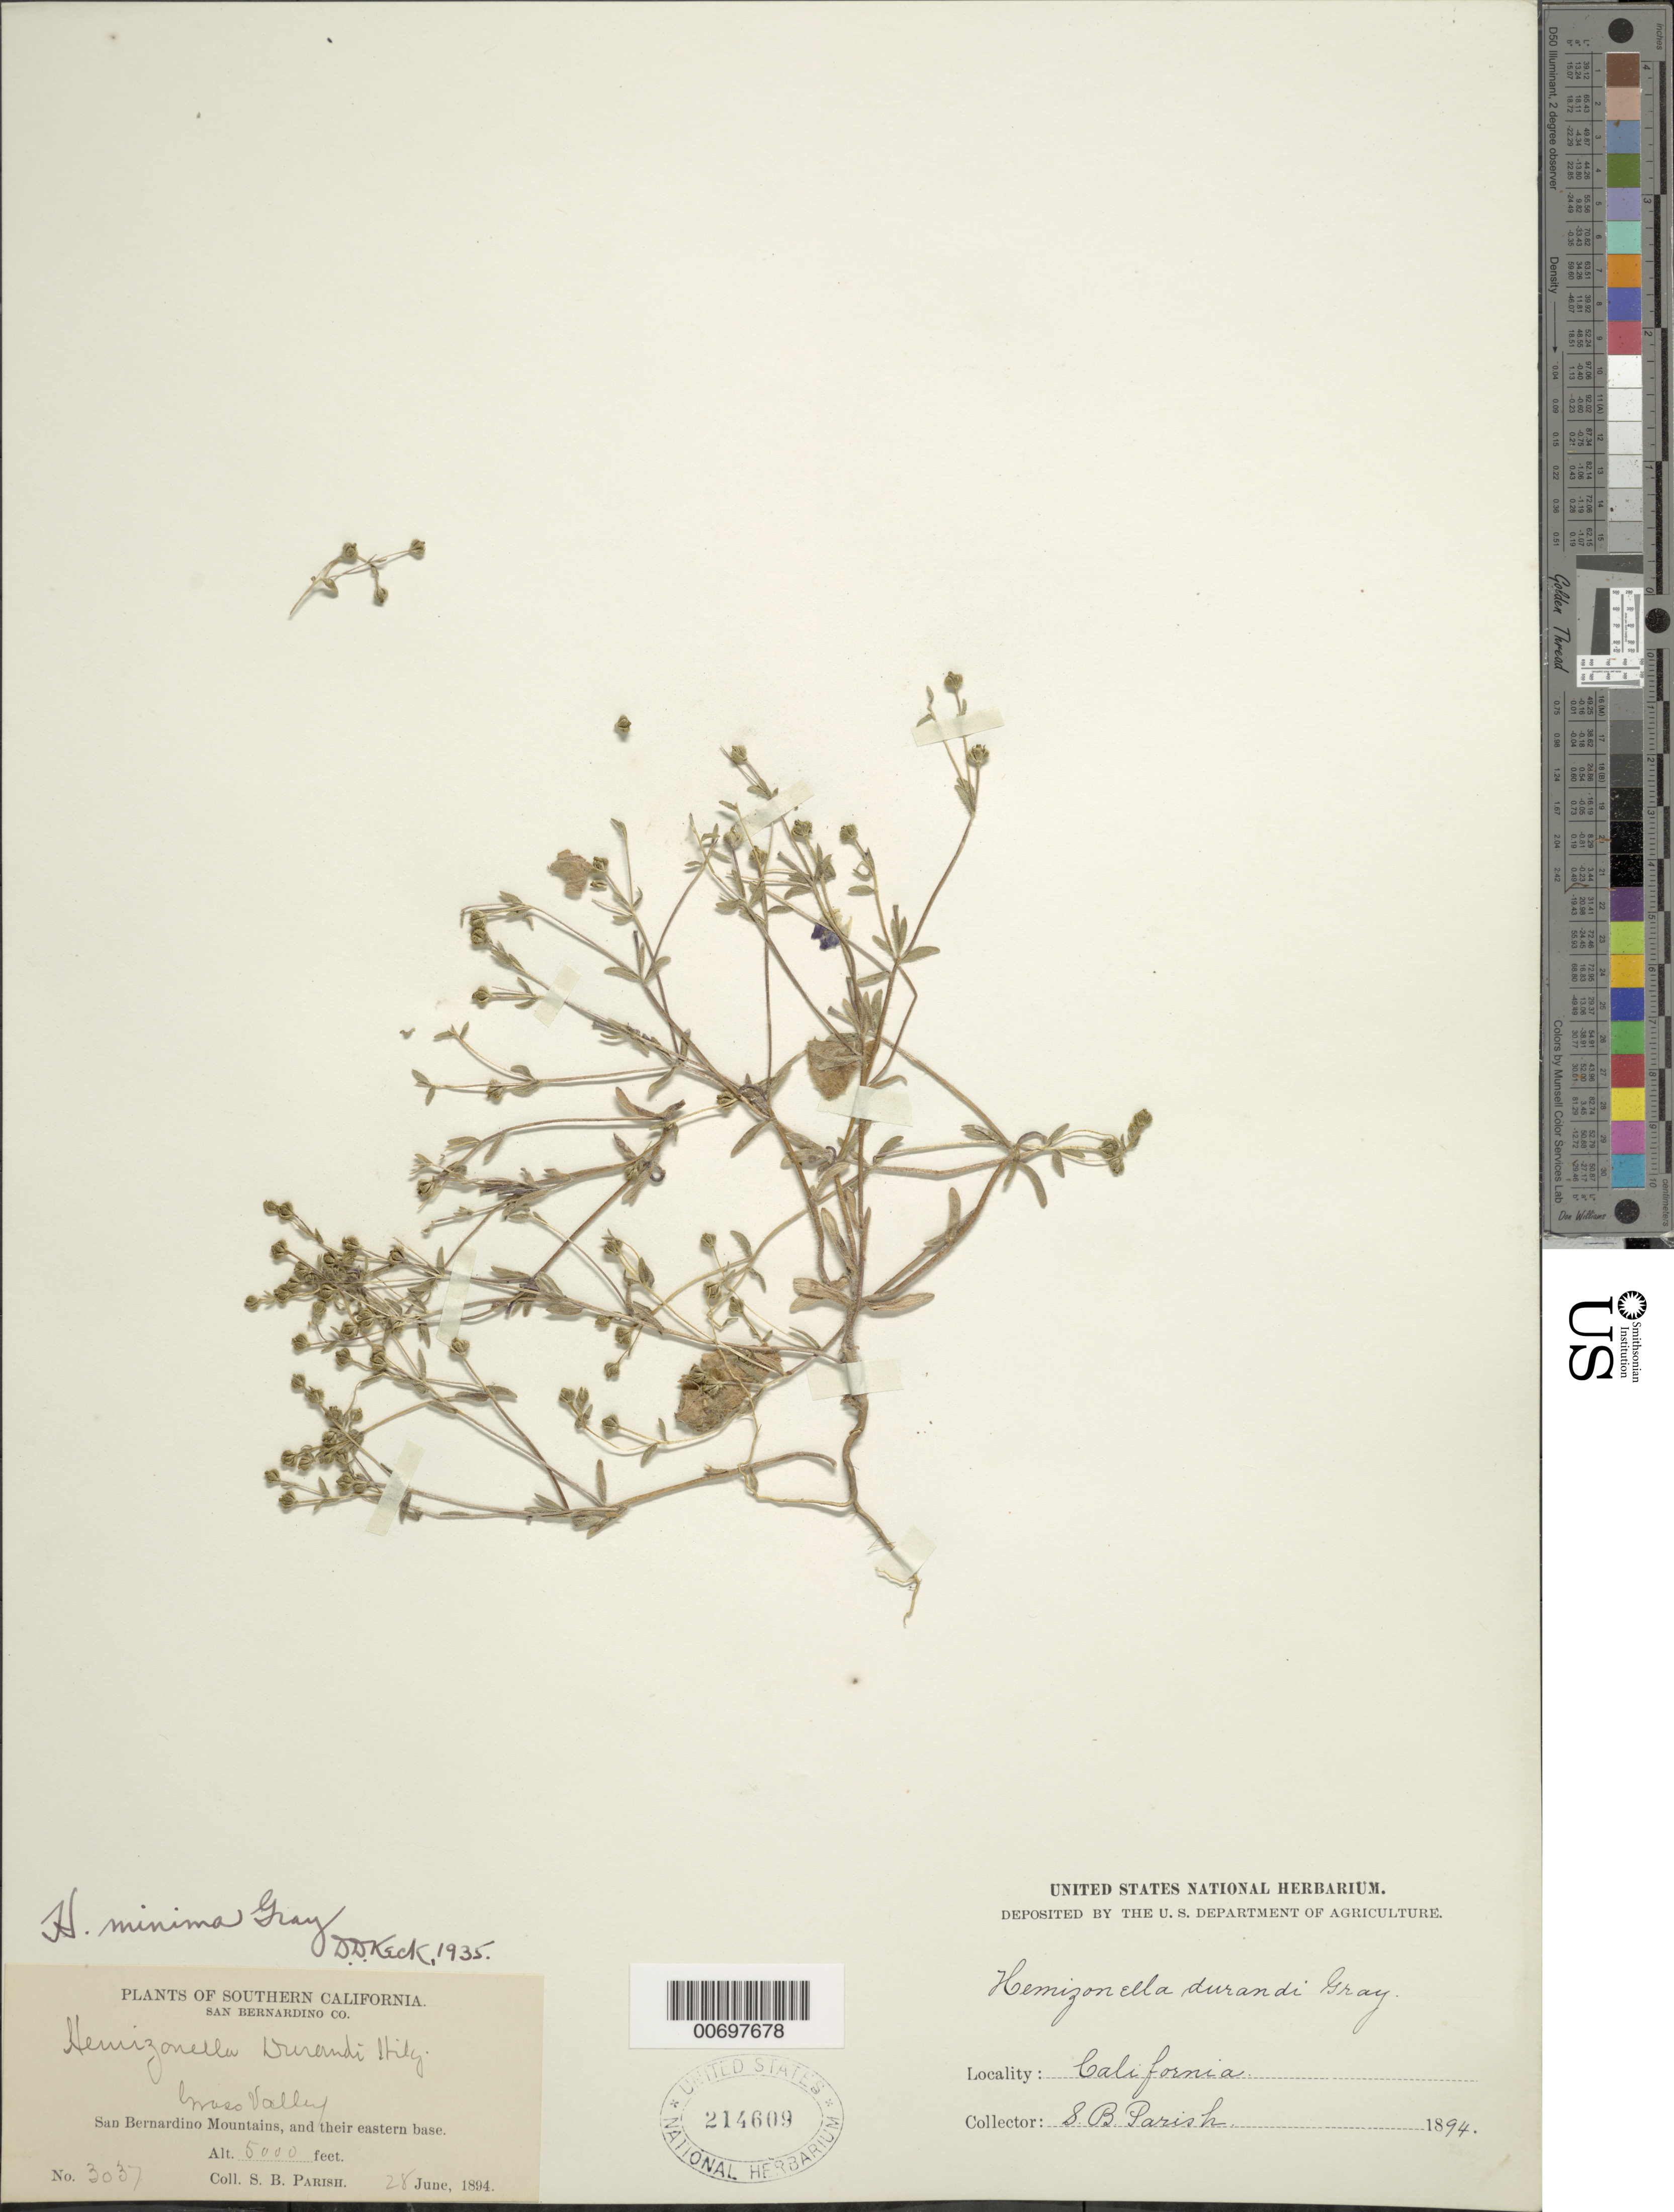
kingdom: Plantae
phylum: Tracheophyta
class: Magnoliopsida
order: Asterales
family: Asteraceae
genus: Hemizonella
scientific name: Hemizonella minima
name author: (A. Gray) A. Gray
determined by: Keck, David D.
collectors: S. B. Parish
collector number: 3037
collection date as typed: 28 Jun 1894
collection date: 1894-06-28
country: United States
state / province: California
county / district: San Bernardino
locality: Grass (?) Valley, San Bernardino Mts., and their eastern base.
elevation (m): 1524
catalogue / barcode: US 214609